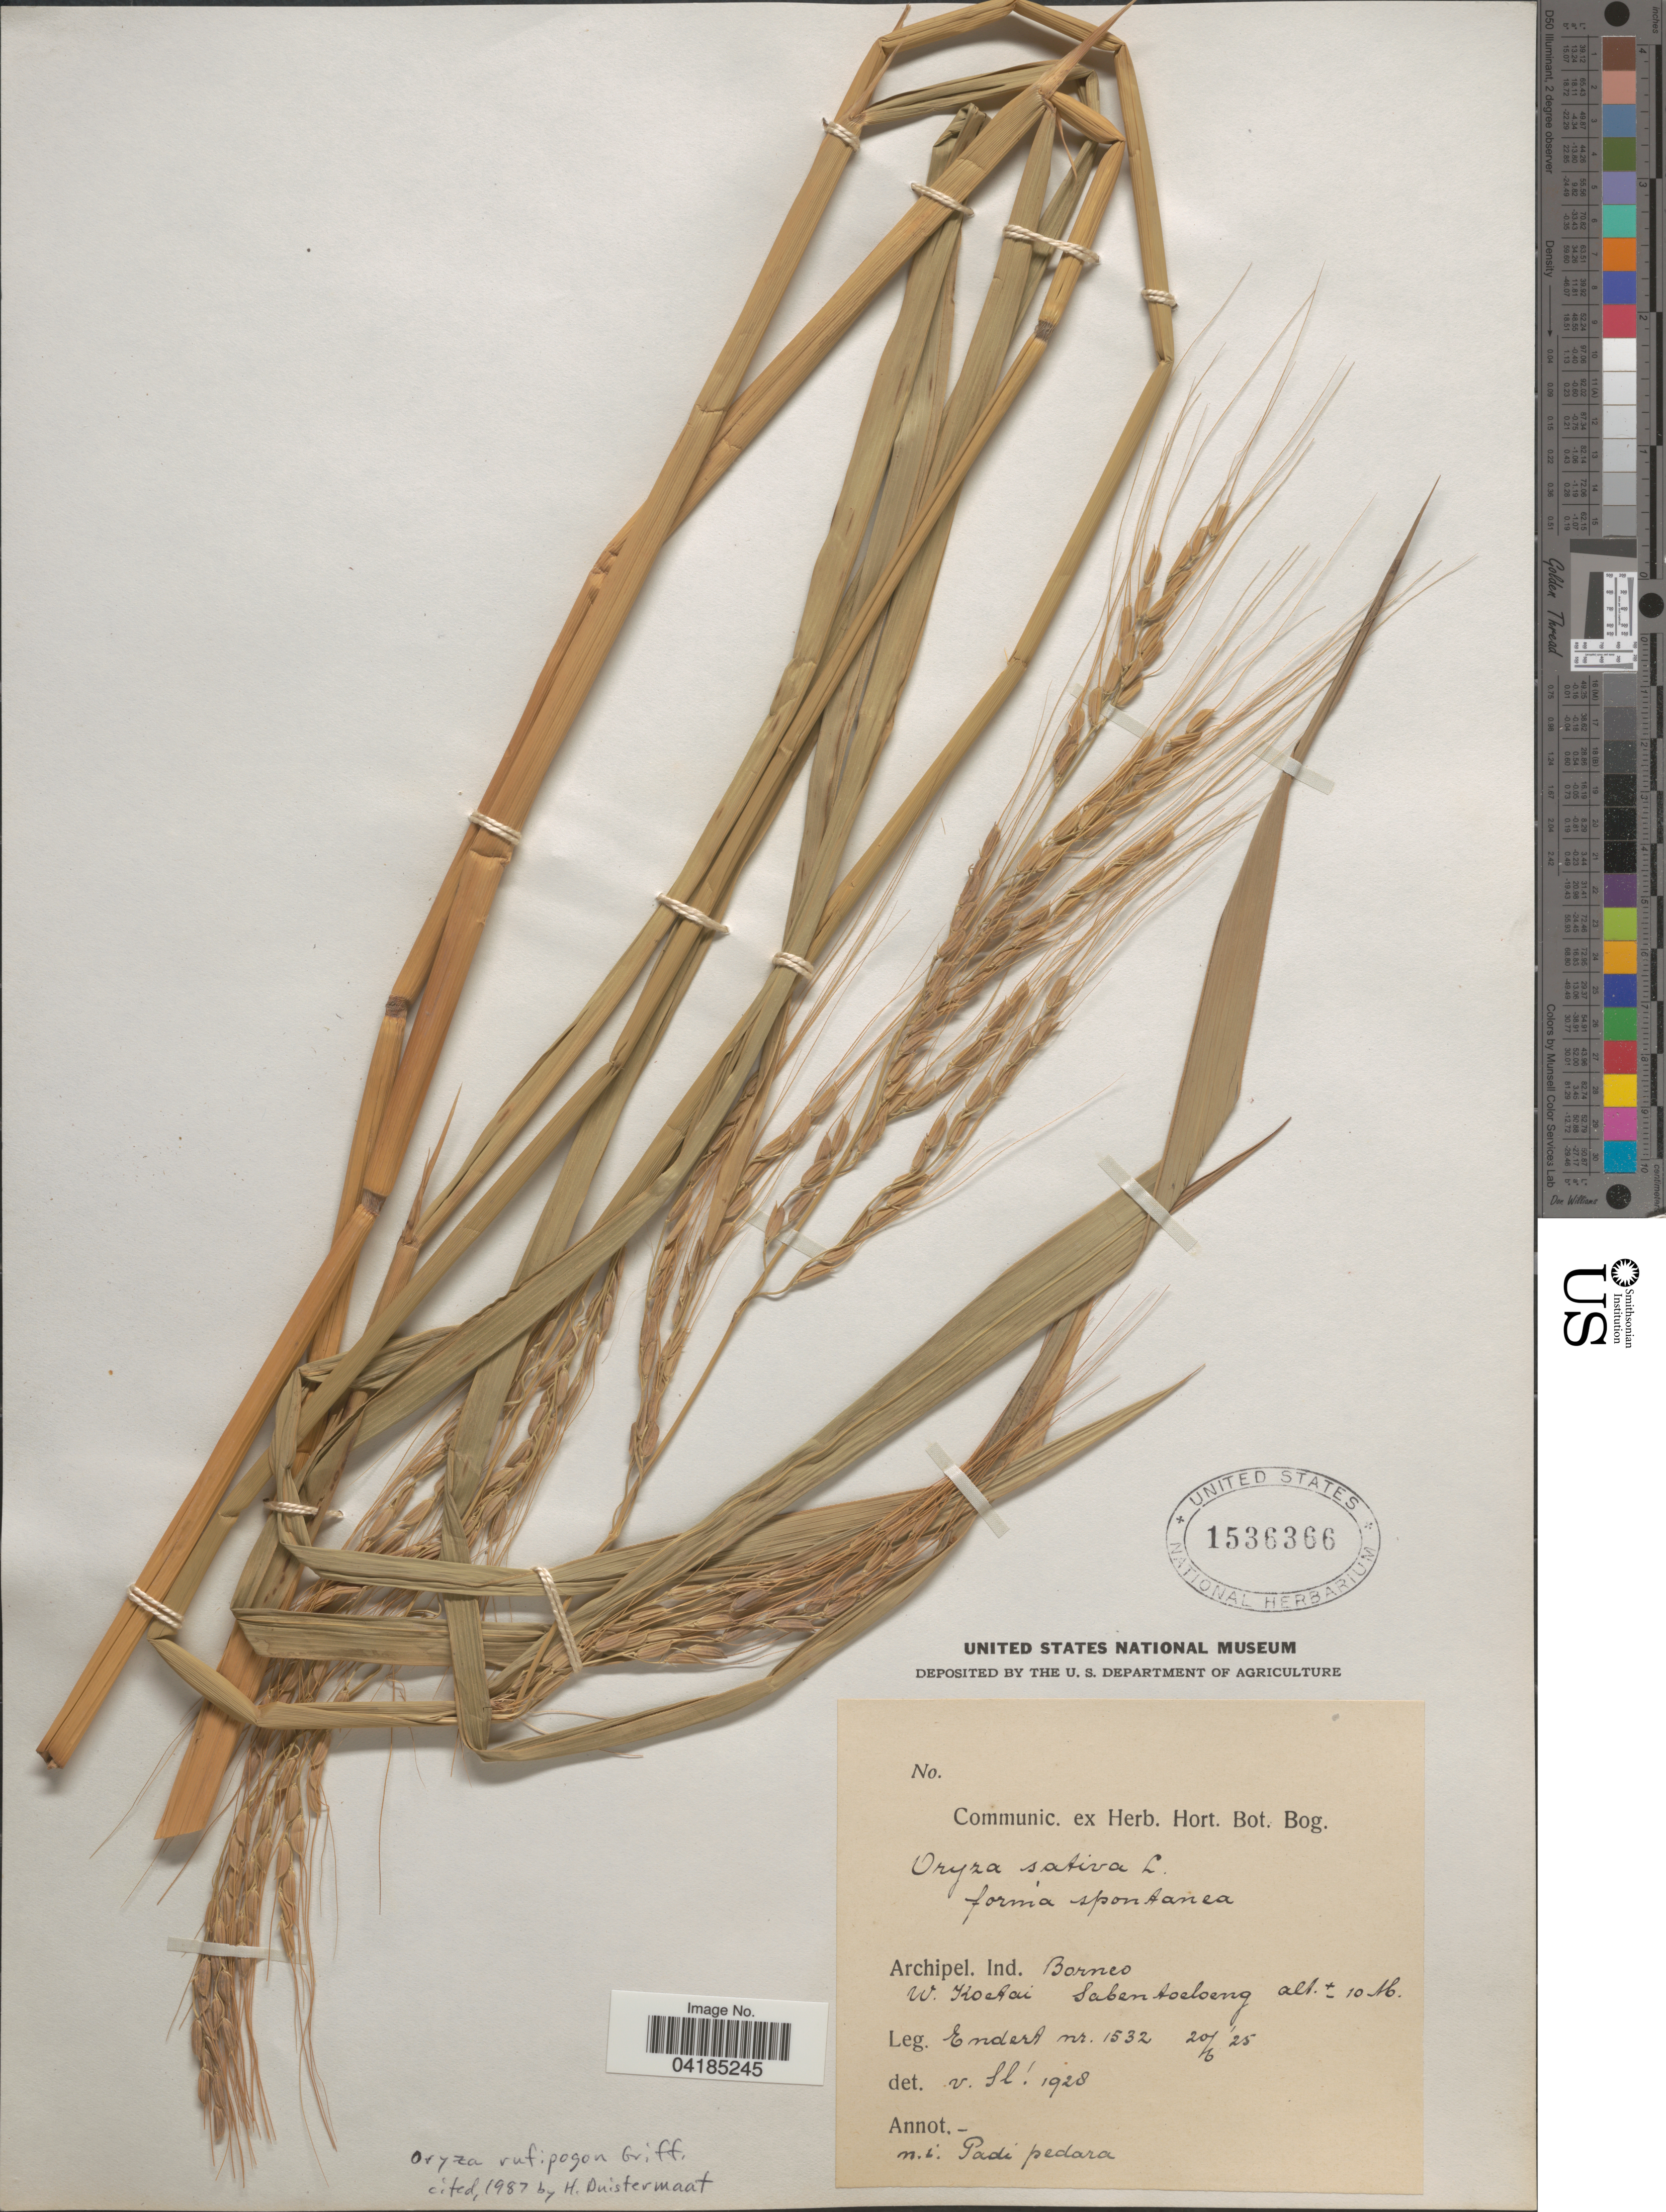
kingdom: Plantae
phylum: Tracheophyta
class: Liliopsida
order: Poales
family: Poaceae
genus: Oryza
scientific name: Oryza rufipogon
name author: Griffith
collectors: Endert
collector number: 1532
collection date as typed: Transcribed d/m/y: 20/6/25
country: Indonesia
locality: Archipel. Ind. Borneo. W. Koetai Sabentoeloeng.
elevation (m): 10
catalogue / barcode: US 1536366